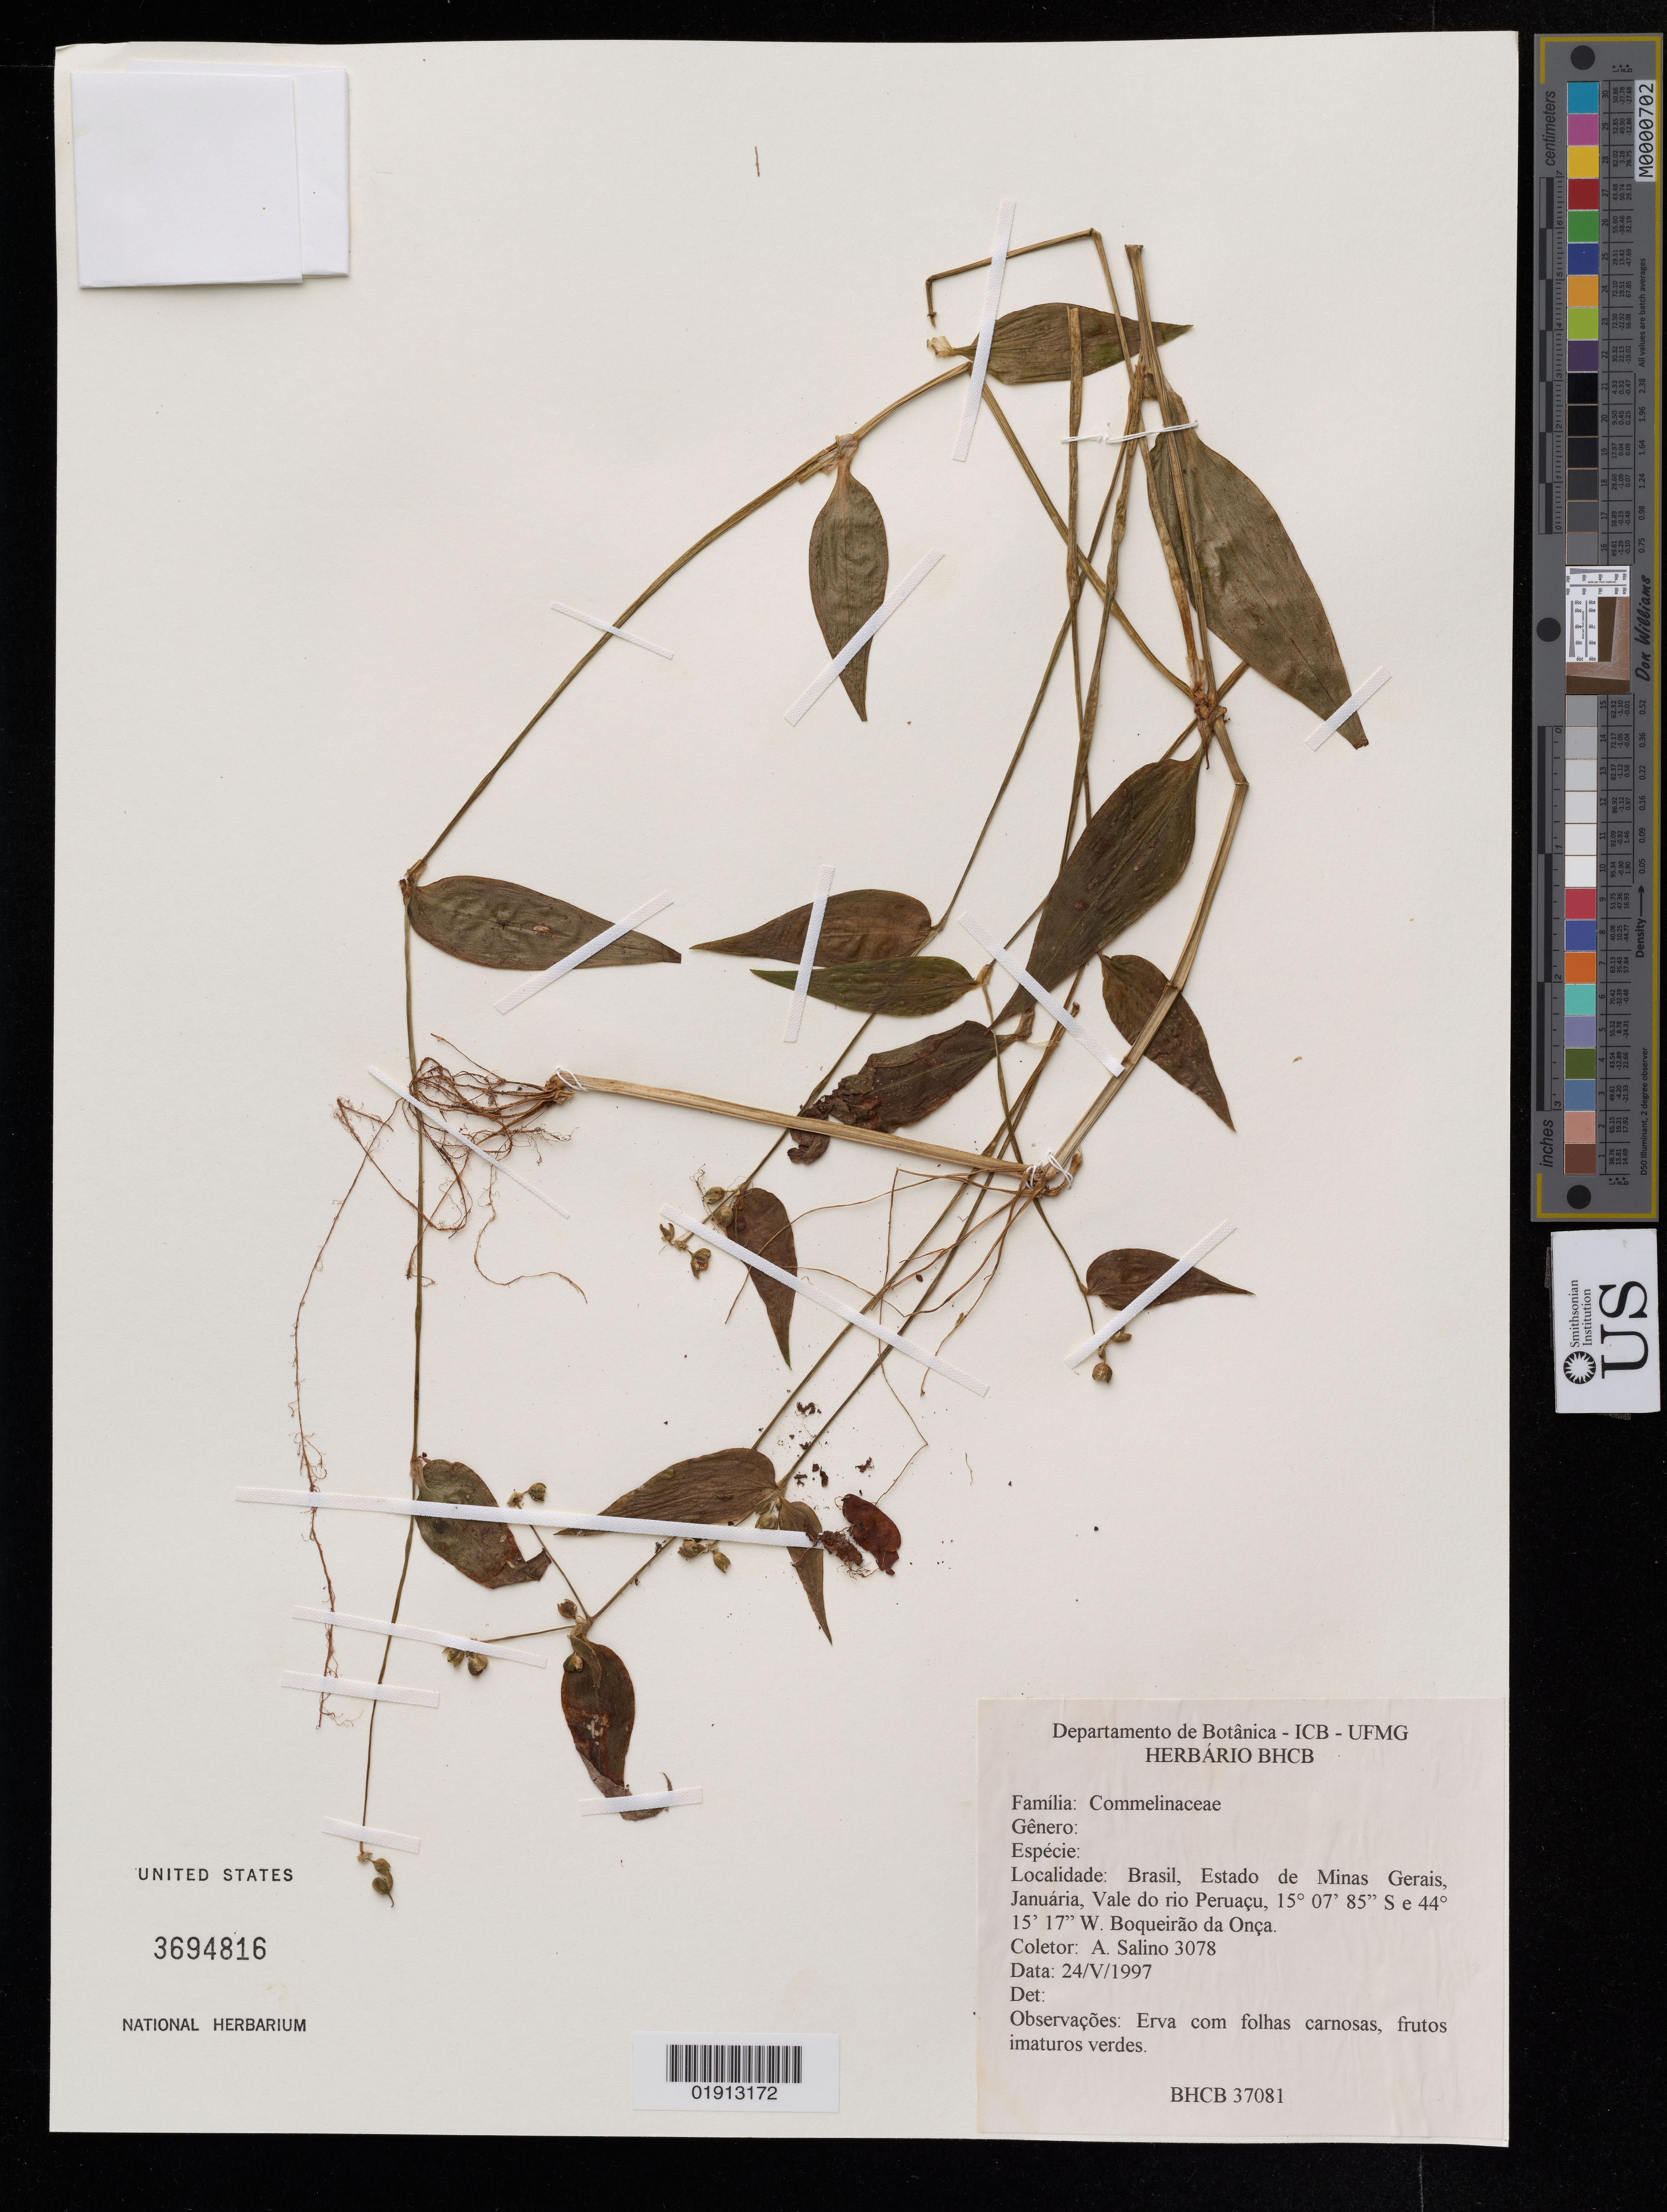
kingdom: Plantae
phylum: Tracheophyta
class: Liliopsida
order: Commelinales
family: Commelinaceae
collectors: A. Salino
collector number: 3078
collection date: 1997-05-24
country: Brazil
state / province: Minas Gerais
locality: Januaria, Vale do rio Peruaçu, Boqueirão da Onça.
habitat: Mata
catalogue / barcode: US 3694816